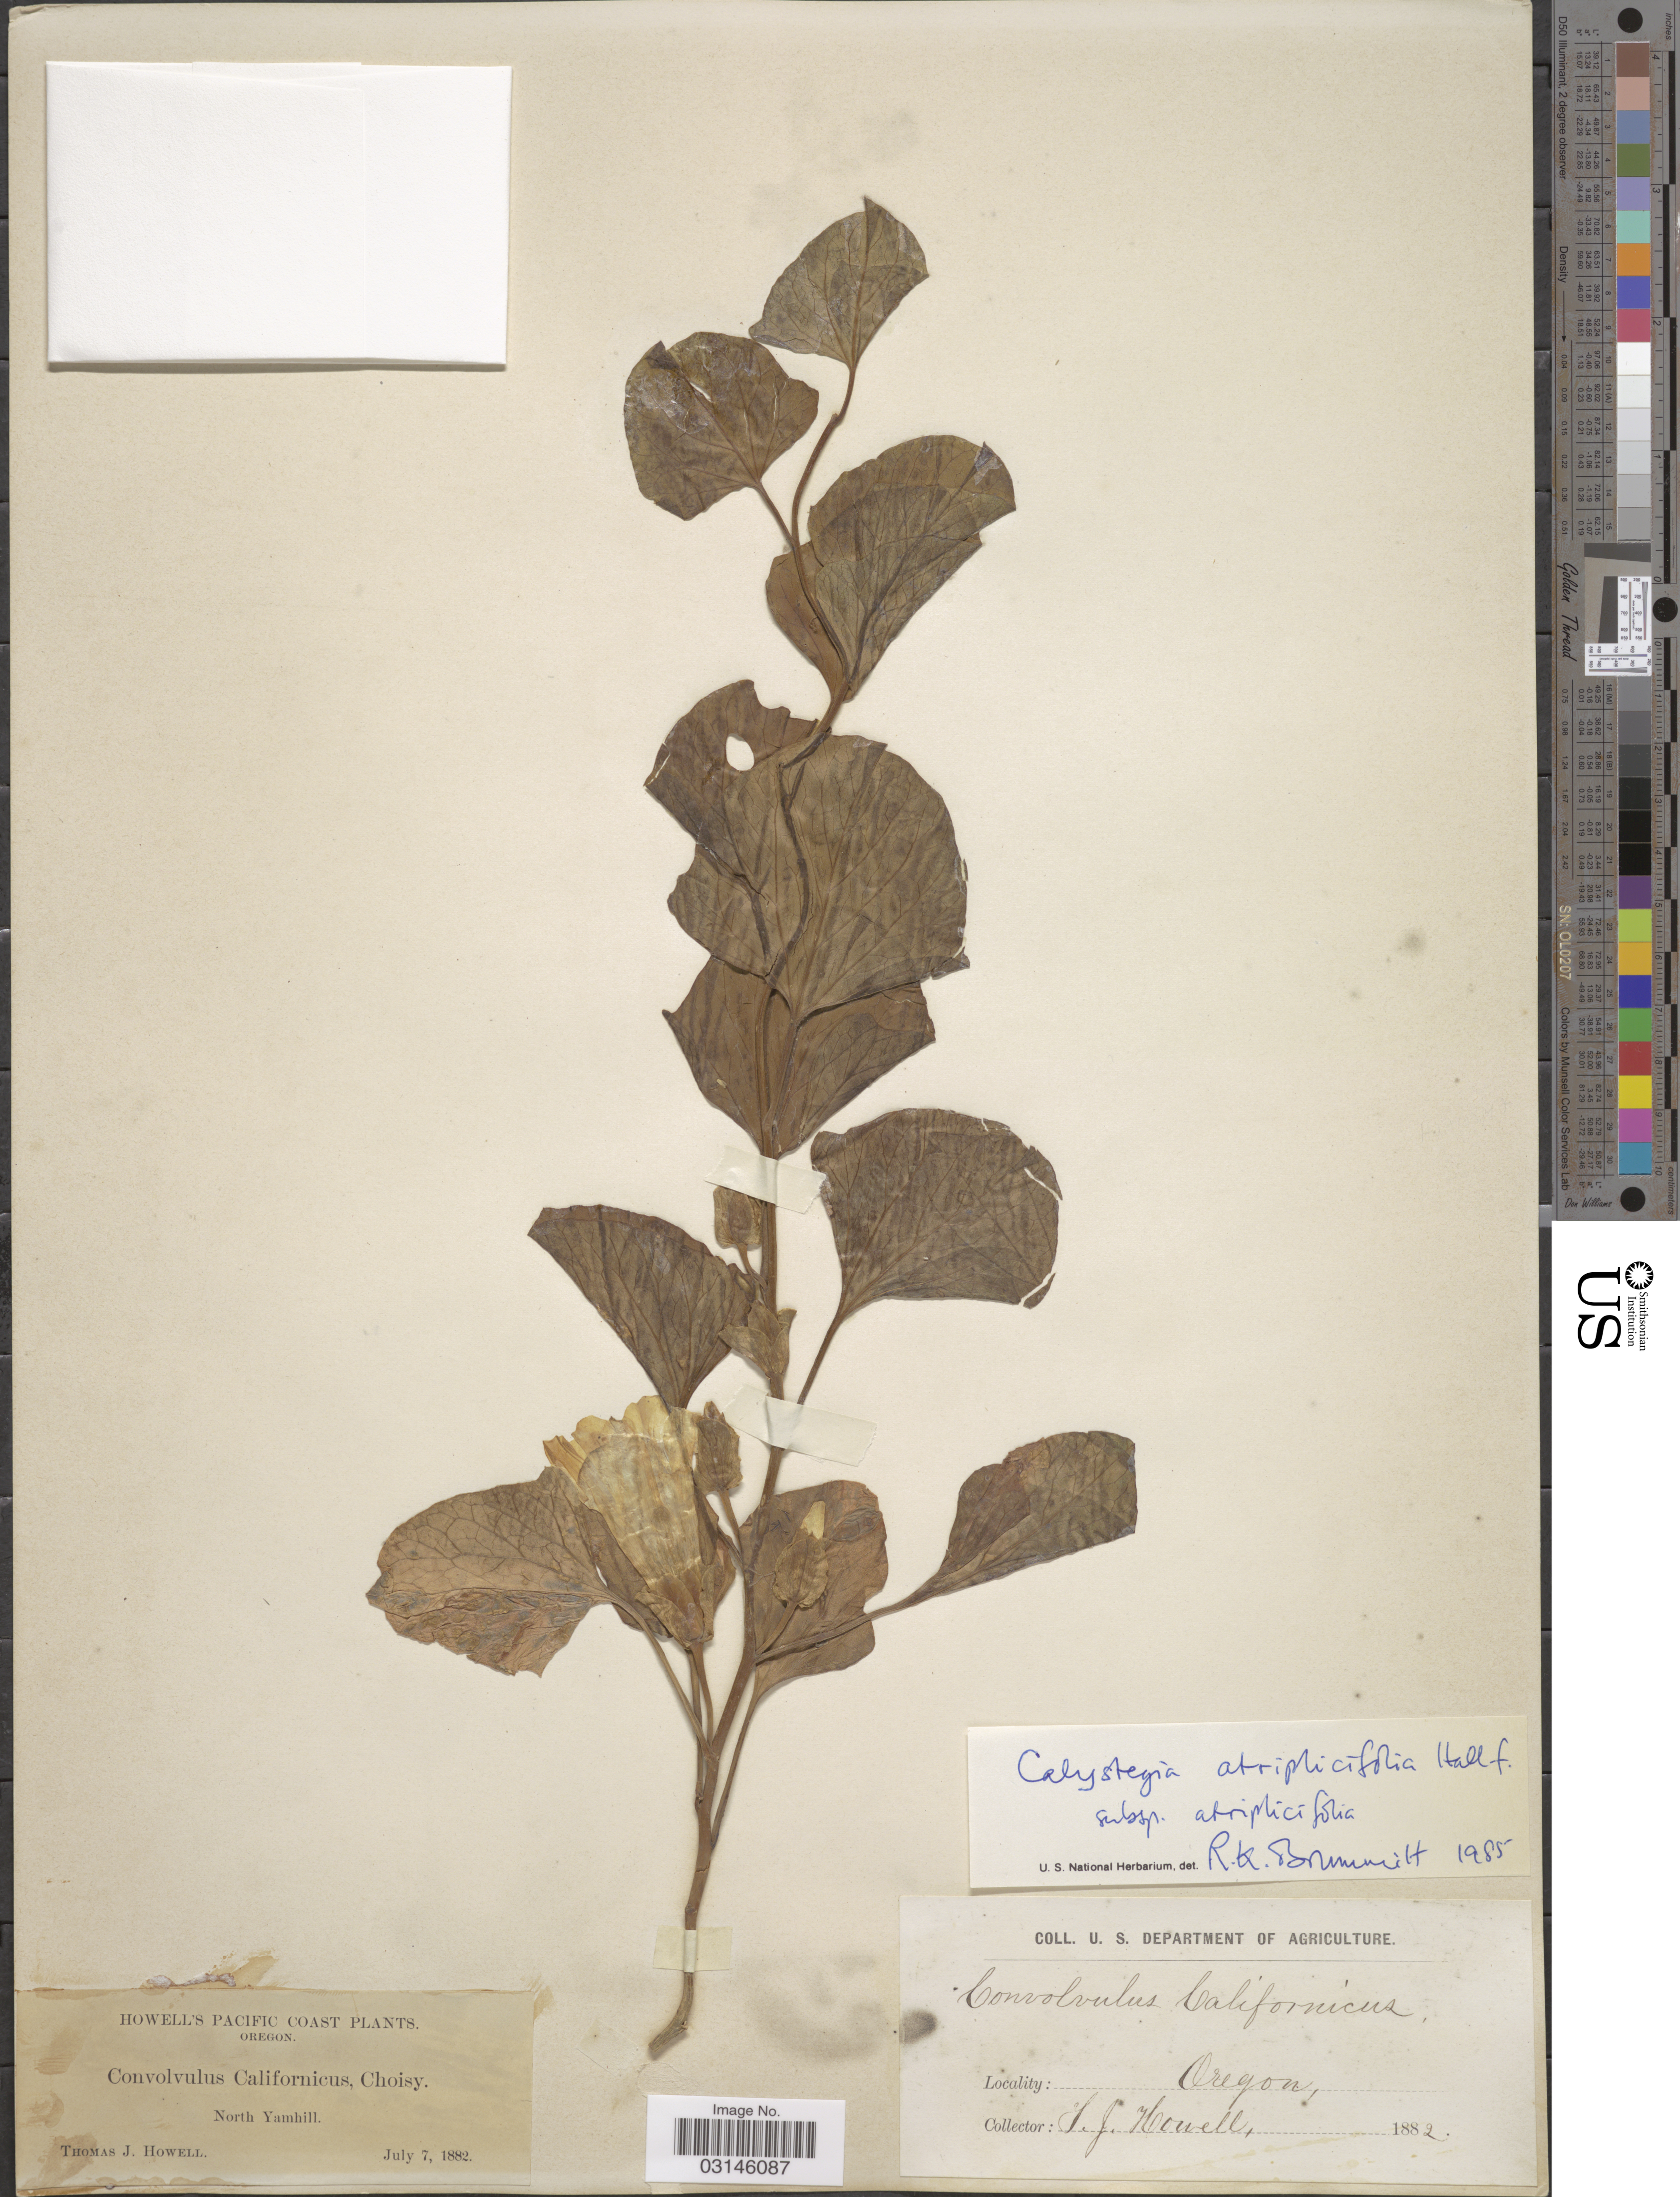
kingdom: Plantae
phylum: Tracheophyta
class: Magnoliopsida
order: Solanales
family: Convolvulaceae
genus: Calystegia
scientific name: Calystegia atriplicifolia subsp. atriplicifolia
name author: Hallier f.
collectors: T. J. Howell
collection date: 1882-07-07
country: United States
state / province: Oregon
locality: Howell's Pacific Coast. North Yamhill.